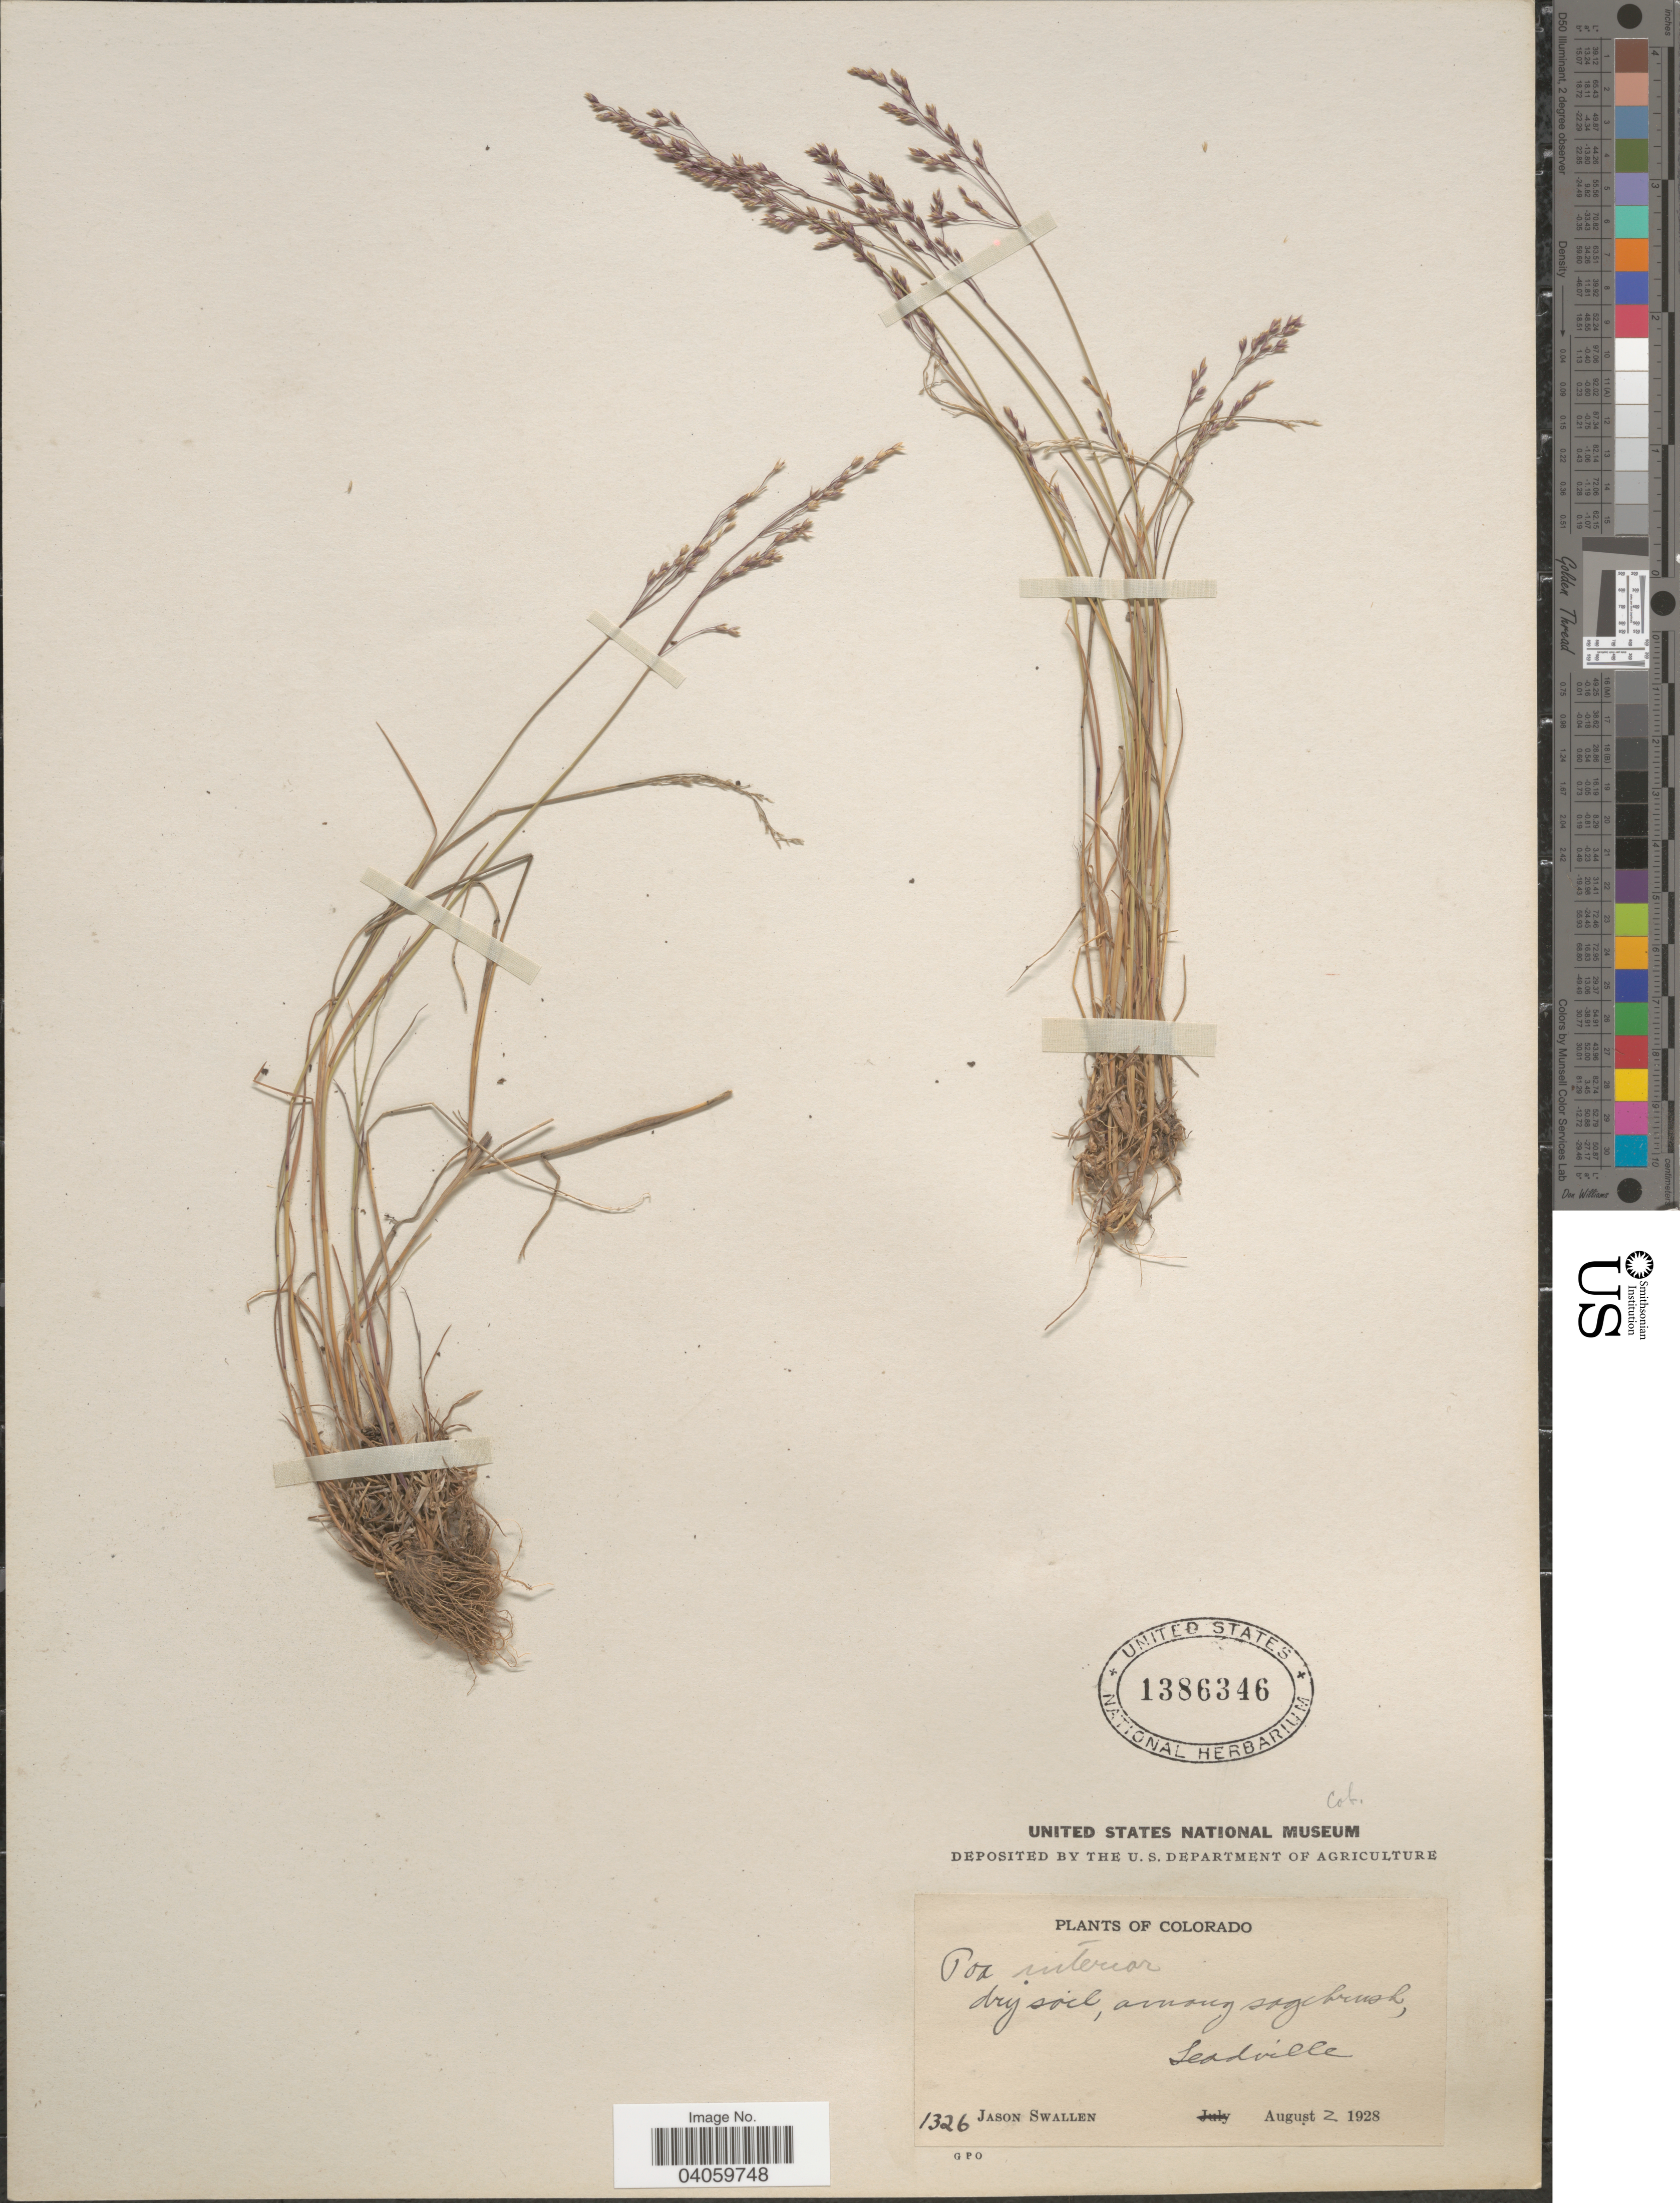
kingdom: Plantae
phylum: Tracheophyta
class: Liliopsida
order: Poales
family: Poaceae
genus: Poa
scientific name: Poa interior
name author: Rydb.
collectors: J. R. Swallen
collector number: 1326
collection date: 1928-08-02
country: United States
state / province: Colorado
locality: Leadville.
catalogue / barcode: US 1386346